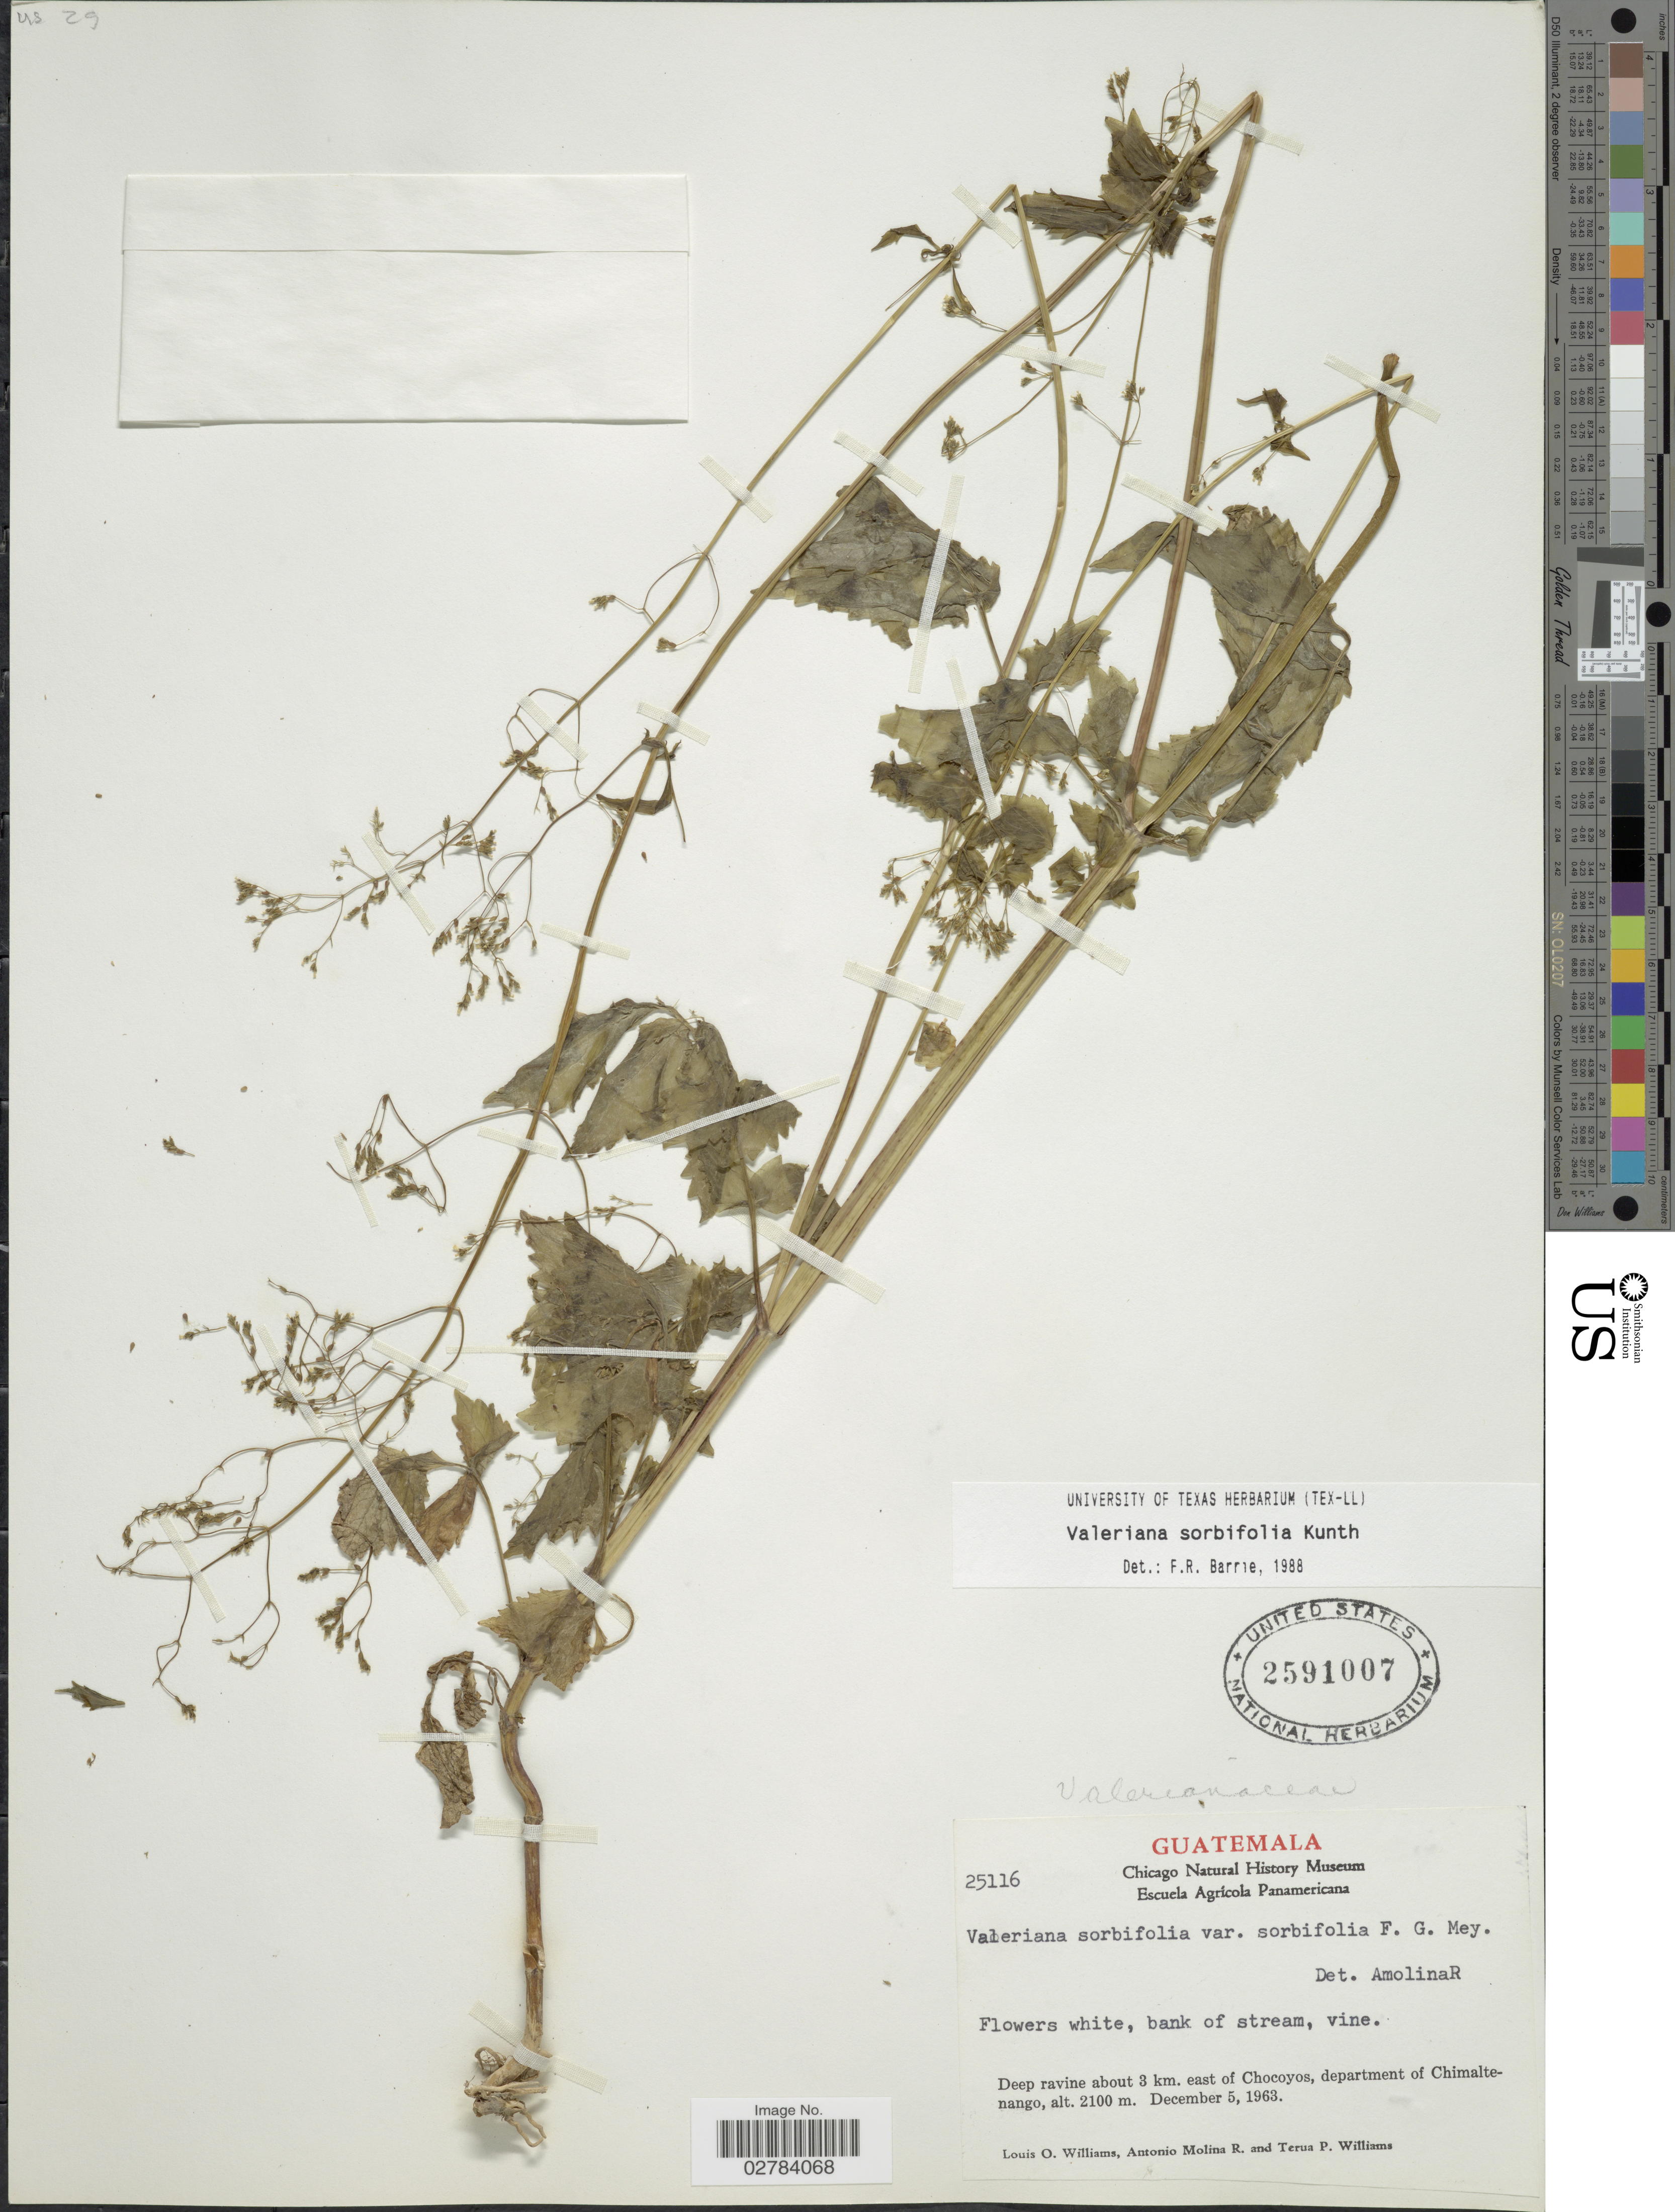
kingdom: Plantae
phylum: Tracheophyta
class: Magnoliopsida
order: Dipsacales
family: Caprifoliaceae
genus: Valeriana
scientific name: Valeriana sorbifolia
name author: Kunth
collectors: L. O. Williams, A. Molina R. & T. Williams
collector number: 25116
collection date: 1963-12-05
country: Guatemala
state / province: Chimaltenango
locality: Deep ravine about 3 km. east of Chocoyos, department of Chimaltenango.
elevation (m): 2100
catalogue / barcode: US 2591007